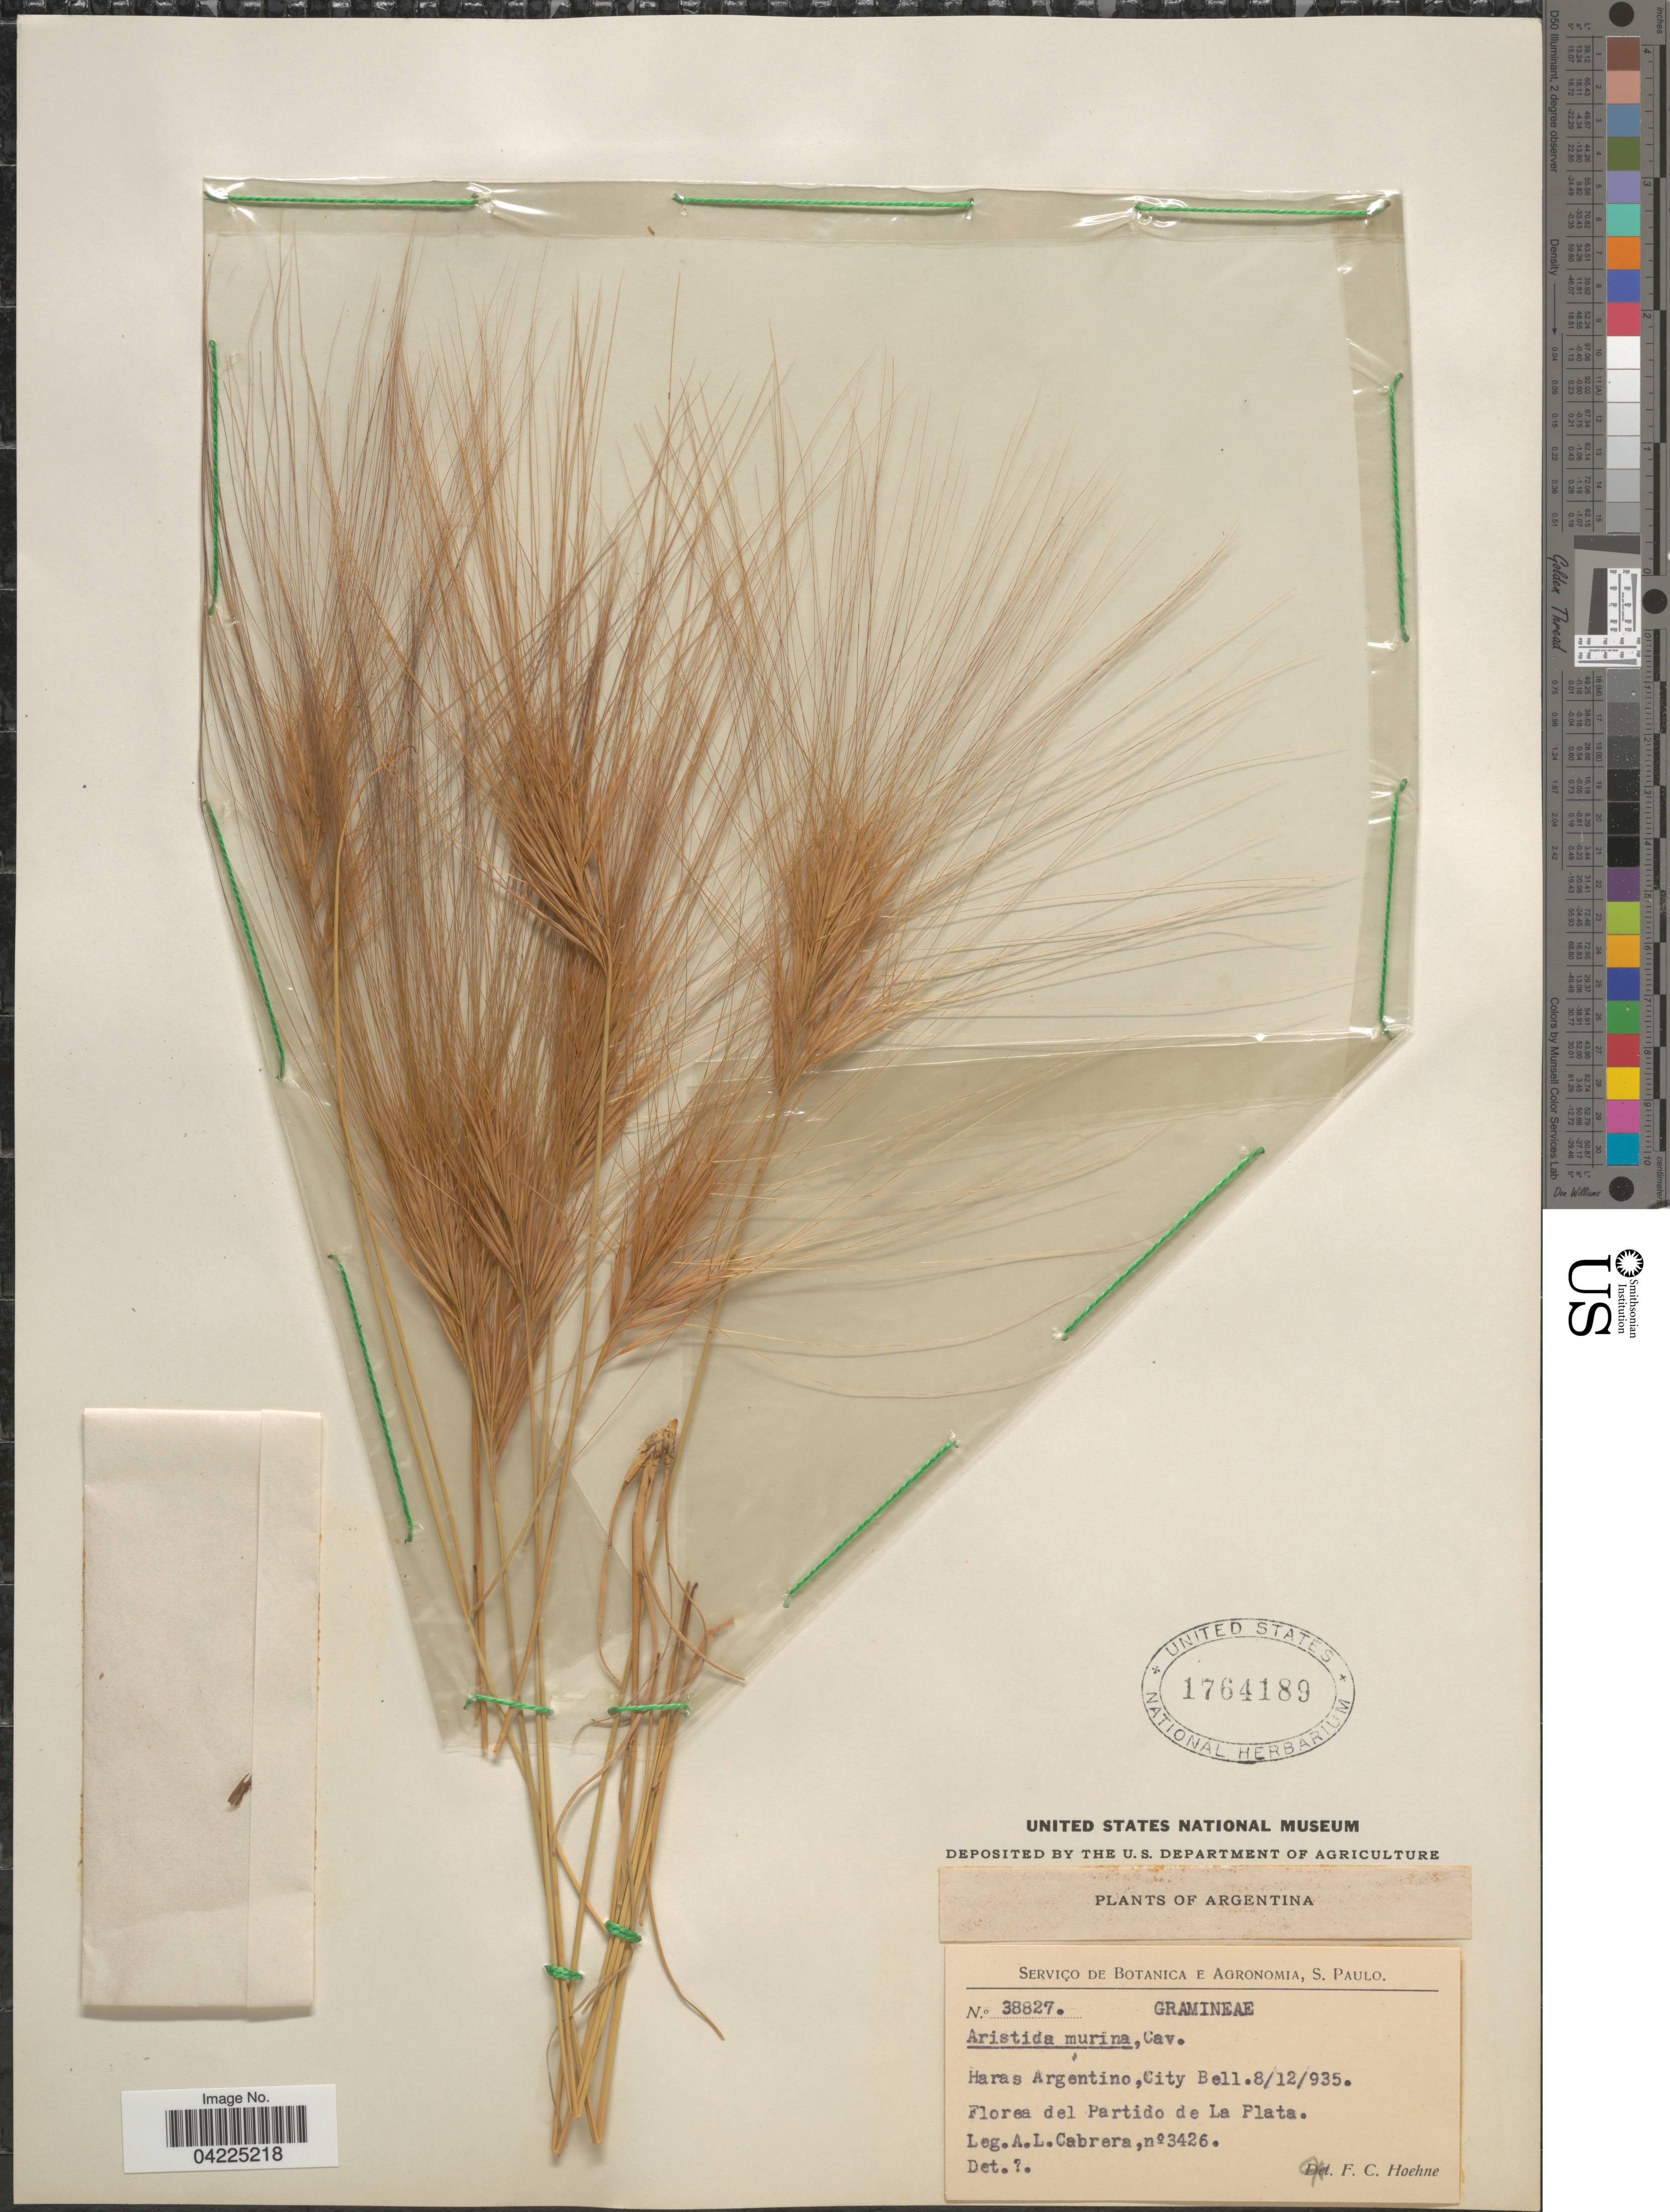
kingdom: Plantae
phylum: Tracheophyta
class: Liliopsida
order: Poales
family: Poaceae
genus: Aristida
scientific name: Aristida murina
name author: Cav.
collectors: A. L. Cabrera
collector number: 3426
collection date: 1935-12-08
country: Argentina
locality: Haras Argentino, City Bell. Partido de La Plata.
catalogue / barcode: US 1764189